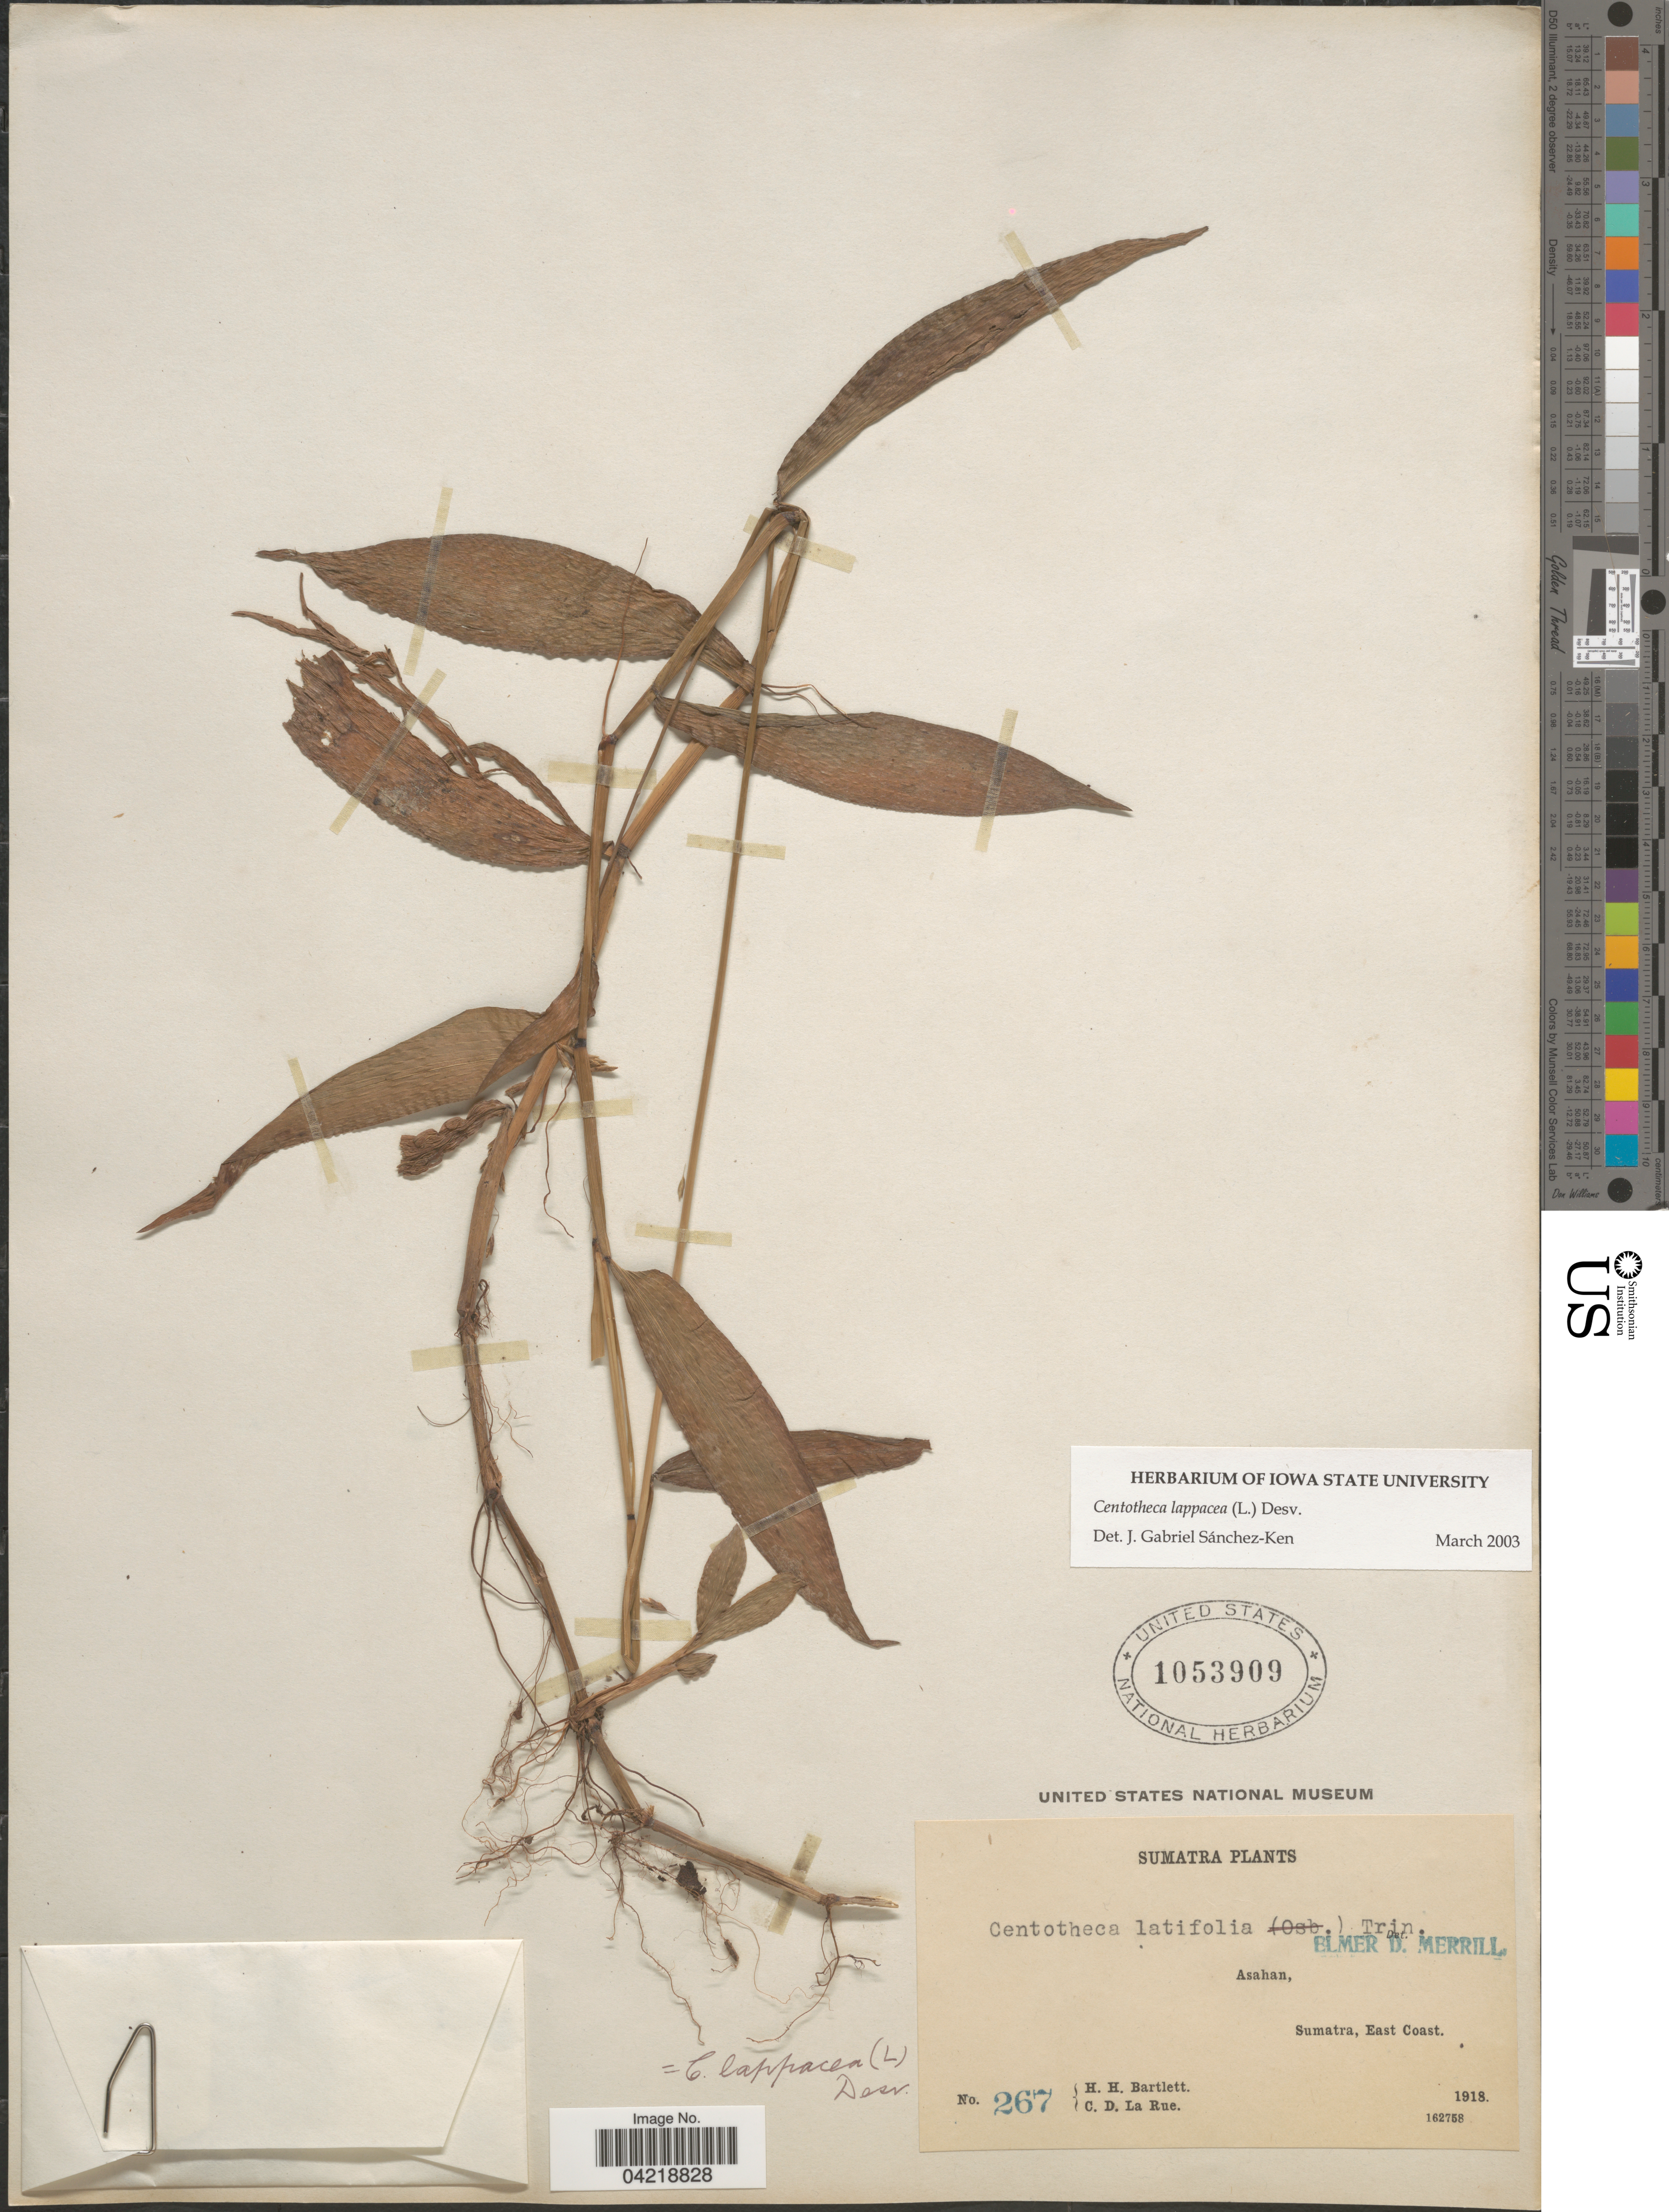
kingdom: Plantae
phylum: Tracheophyta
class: Liliopsida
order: Poales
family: Poaceae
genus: Centotheca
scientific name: Centotheca lappacea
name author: (L.) Desv.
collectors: H. H. Bartlett & C. La Rue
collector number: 267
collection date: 1918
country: Indonesia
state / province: Sumatra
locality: Asahan, East Coast.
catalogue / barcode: US 1053909